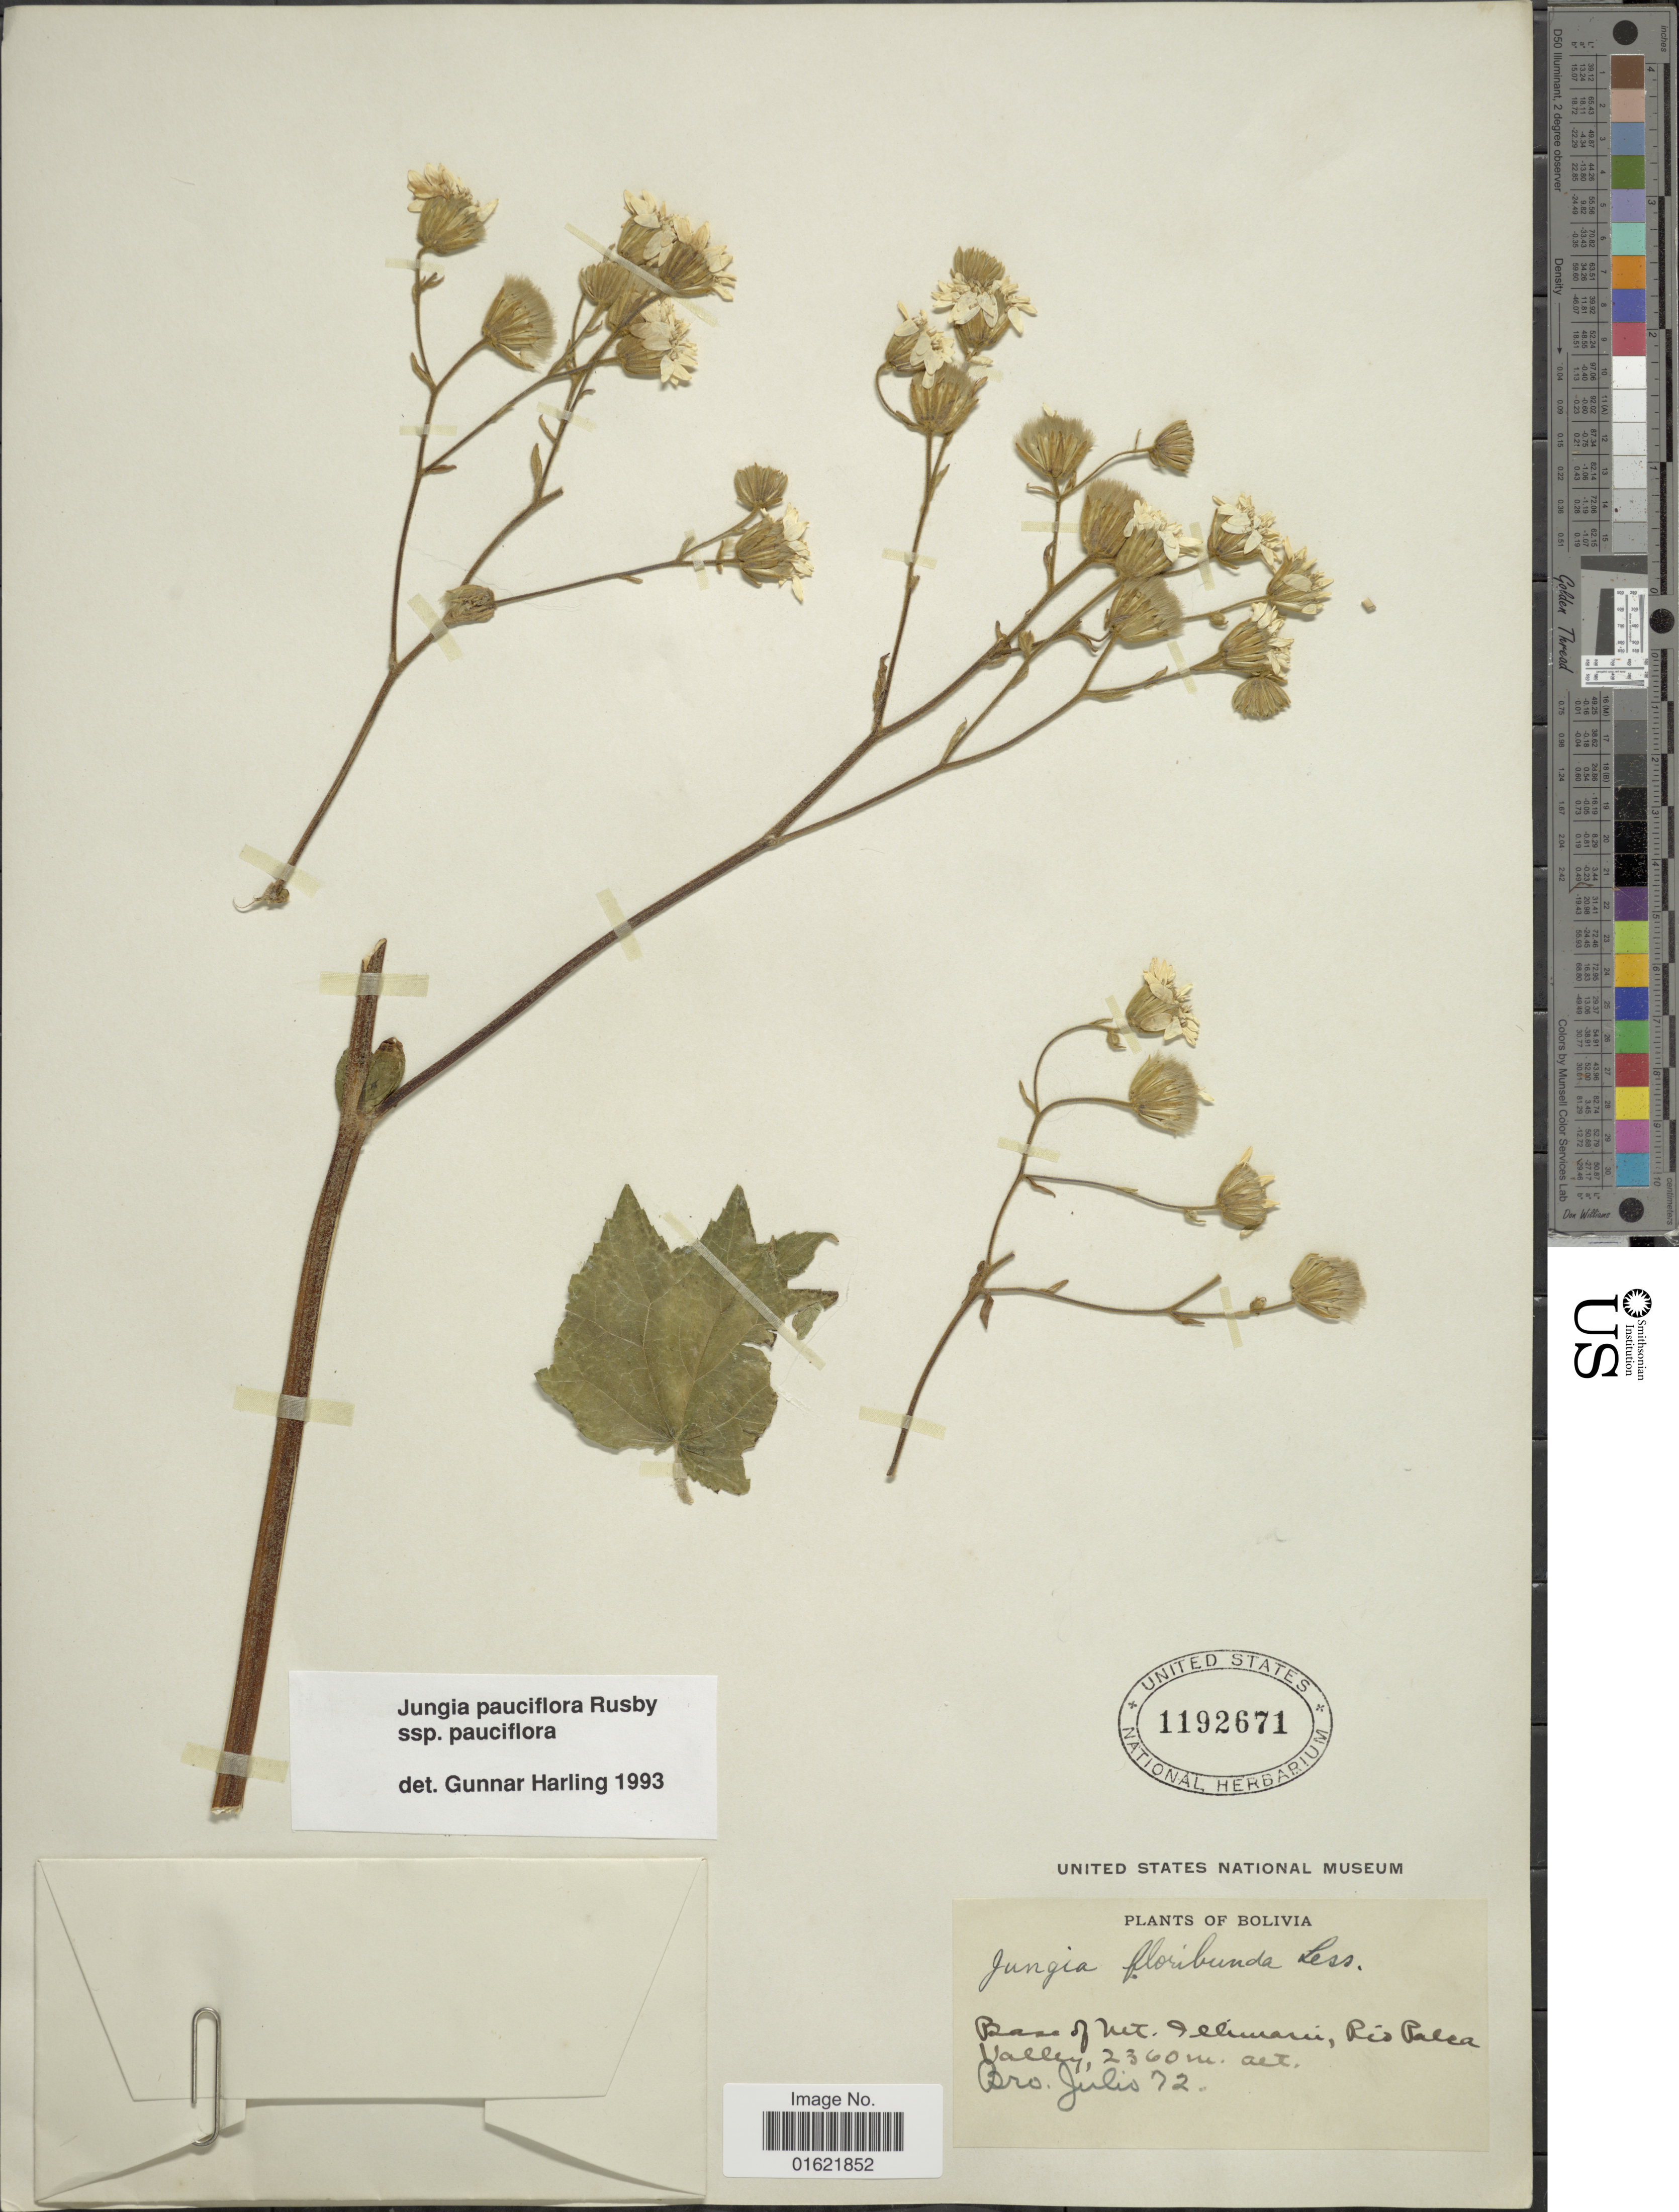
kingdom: Plantae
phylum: Tracheophyta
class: Magnoliopsida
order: Asterales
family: Asteraceae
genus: Jungia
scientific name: Jungia pauciflora subsp. pauciflora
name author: Rusby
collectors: Bro. Julio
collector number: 72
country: Bolivia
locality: Base of Mt, Illimani Rio Palca Valley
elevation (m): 2360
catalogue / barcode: US 1192671